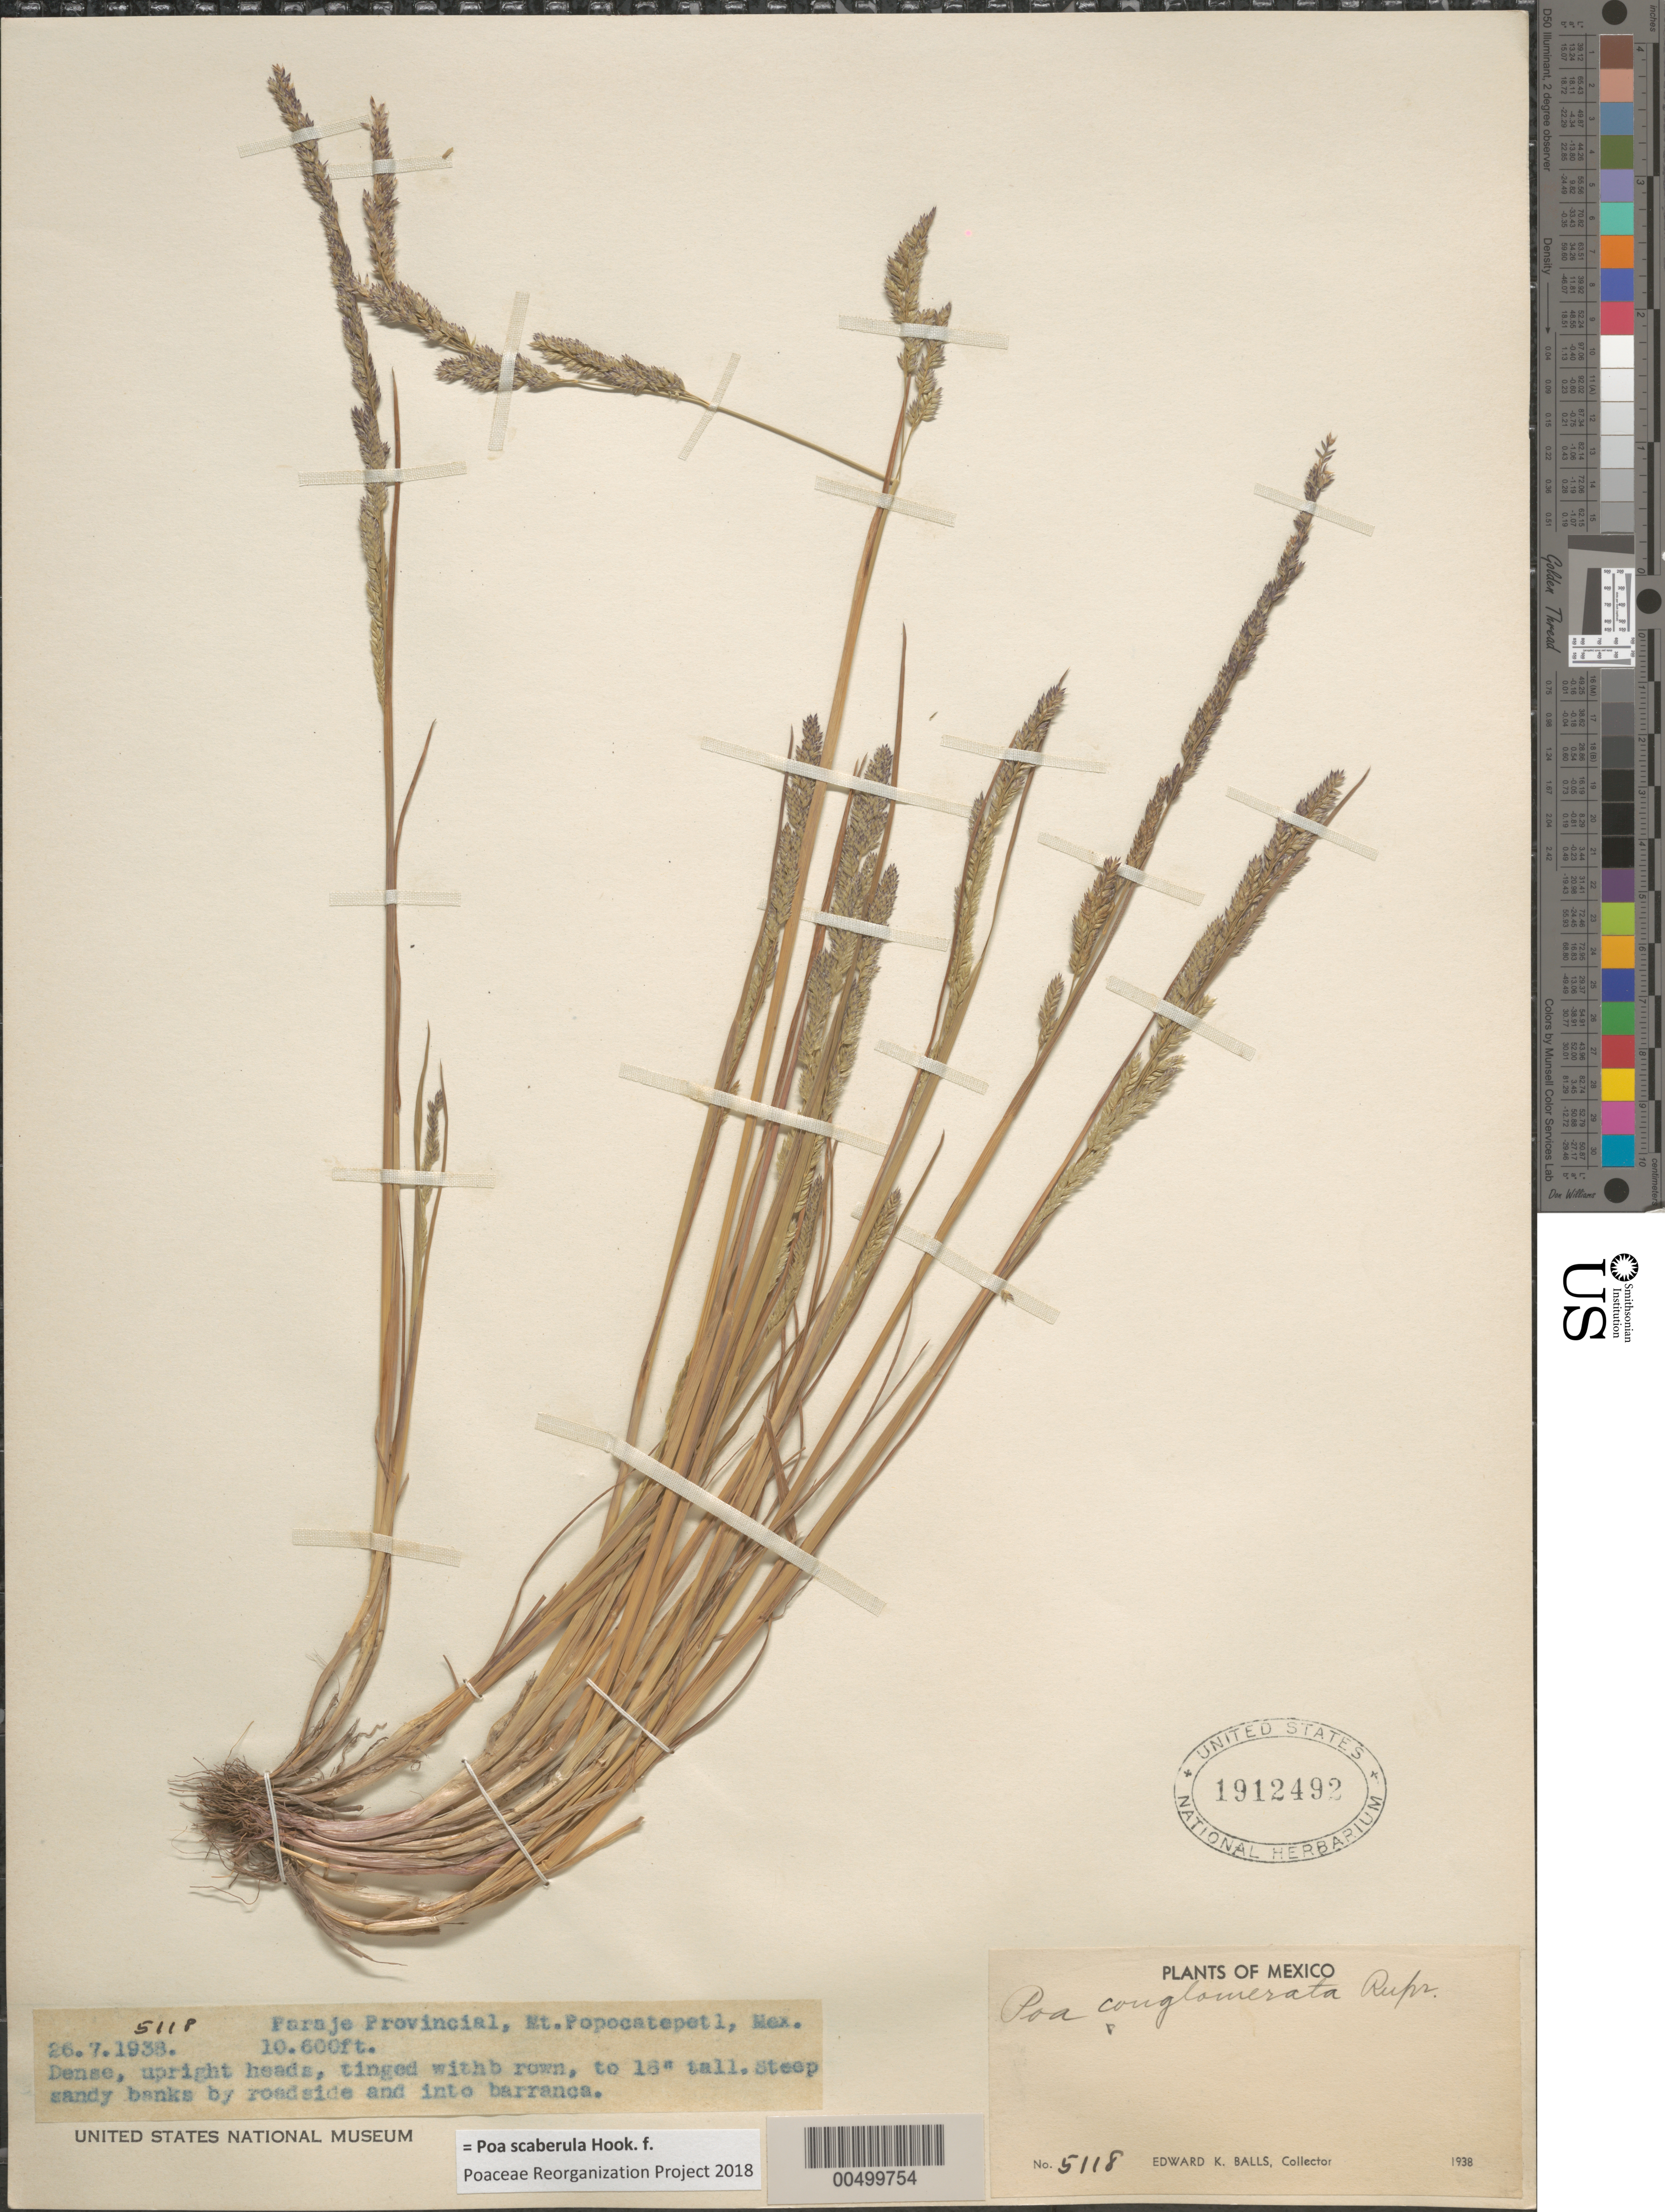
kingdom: Plantae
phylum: Tracheophyta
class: Liliopsida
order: Poales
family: Poaceae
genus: Poa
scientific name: Poa scaberula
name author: Hook. f.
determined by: Poaceae Reorganization Project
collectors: E. K. Balls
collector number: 5118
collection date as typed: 26 Jul 1938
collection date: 1938-07-26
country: Mexico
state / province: México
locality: Paraje Provincial, Mt Popocatepetl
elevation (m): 3231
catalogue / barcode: US 1912492